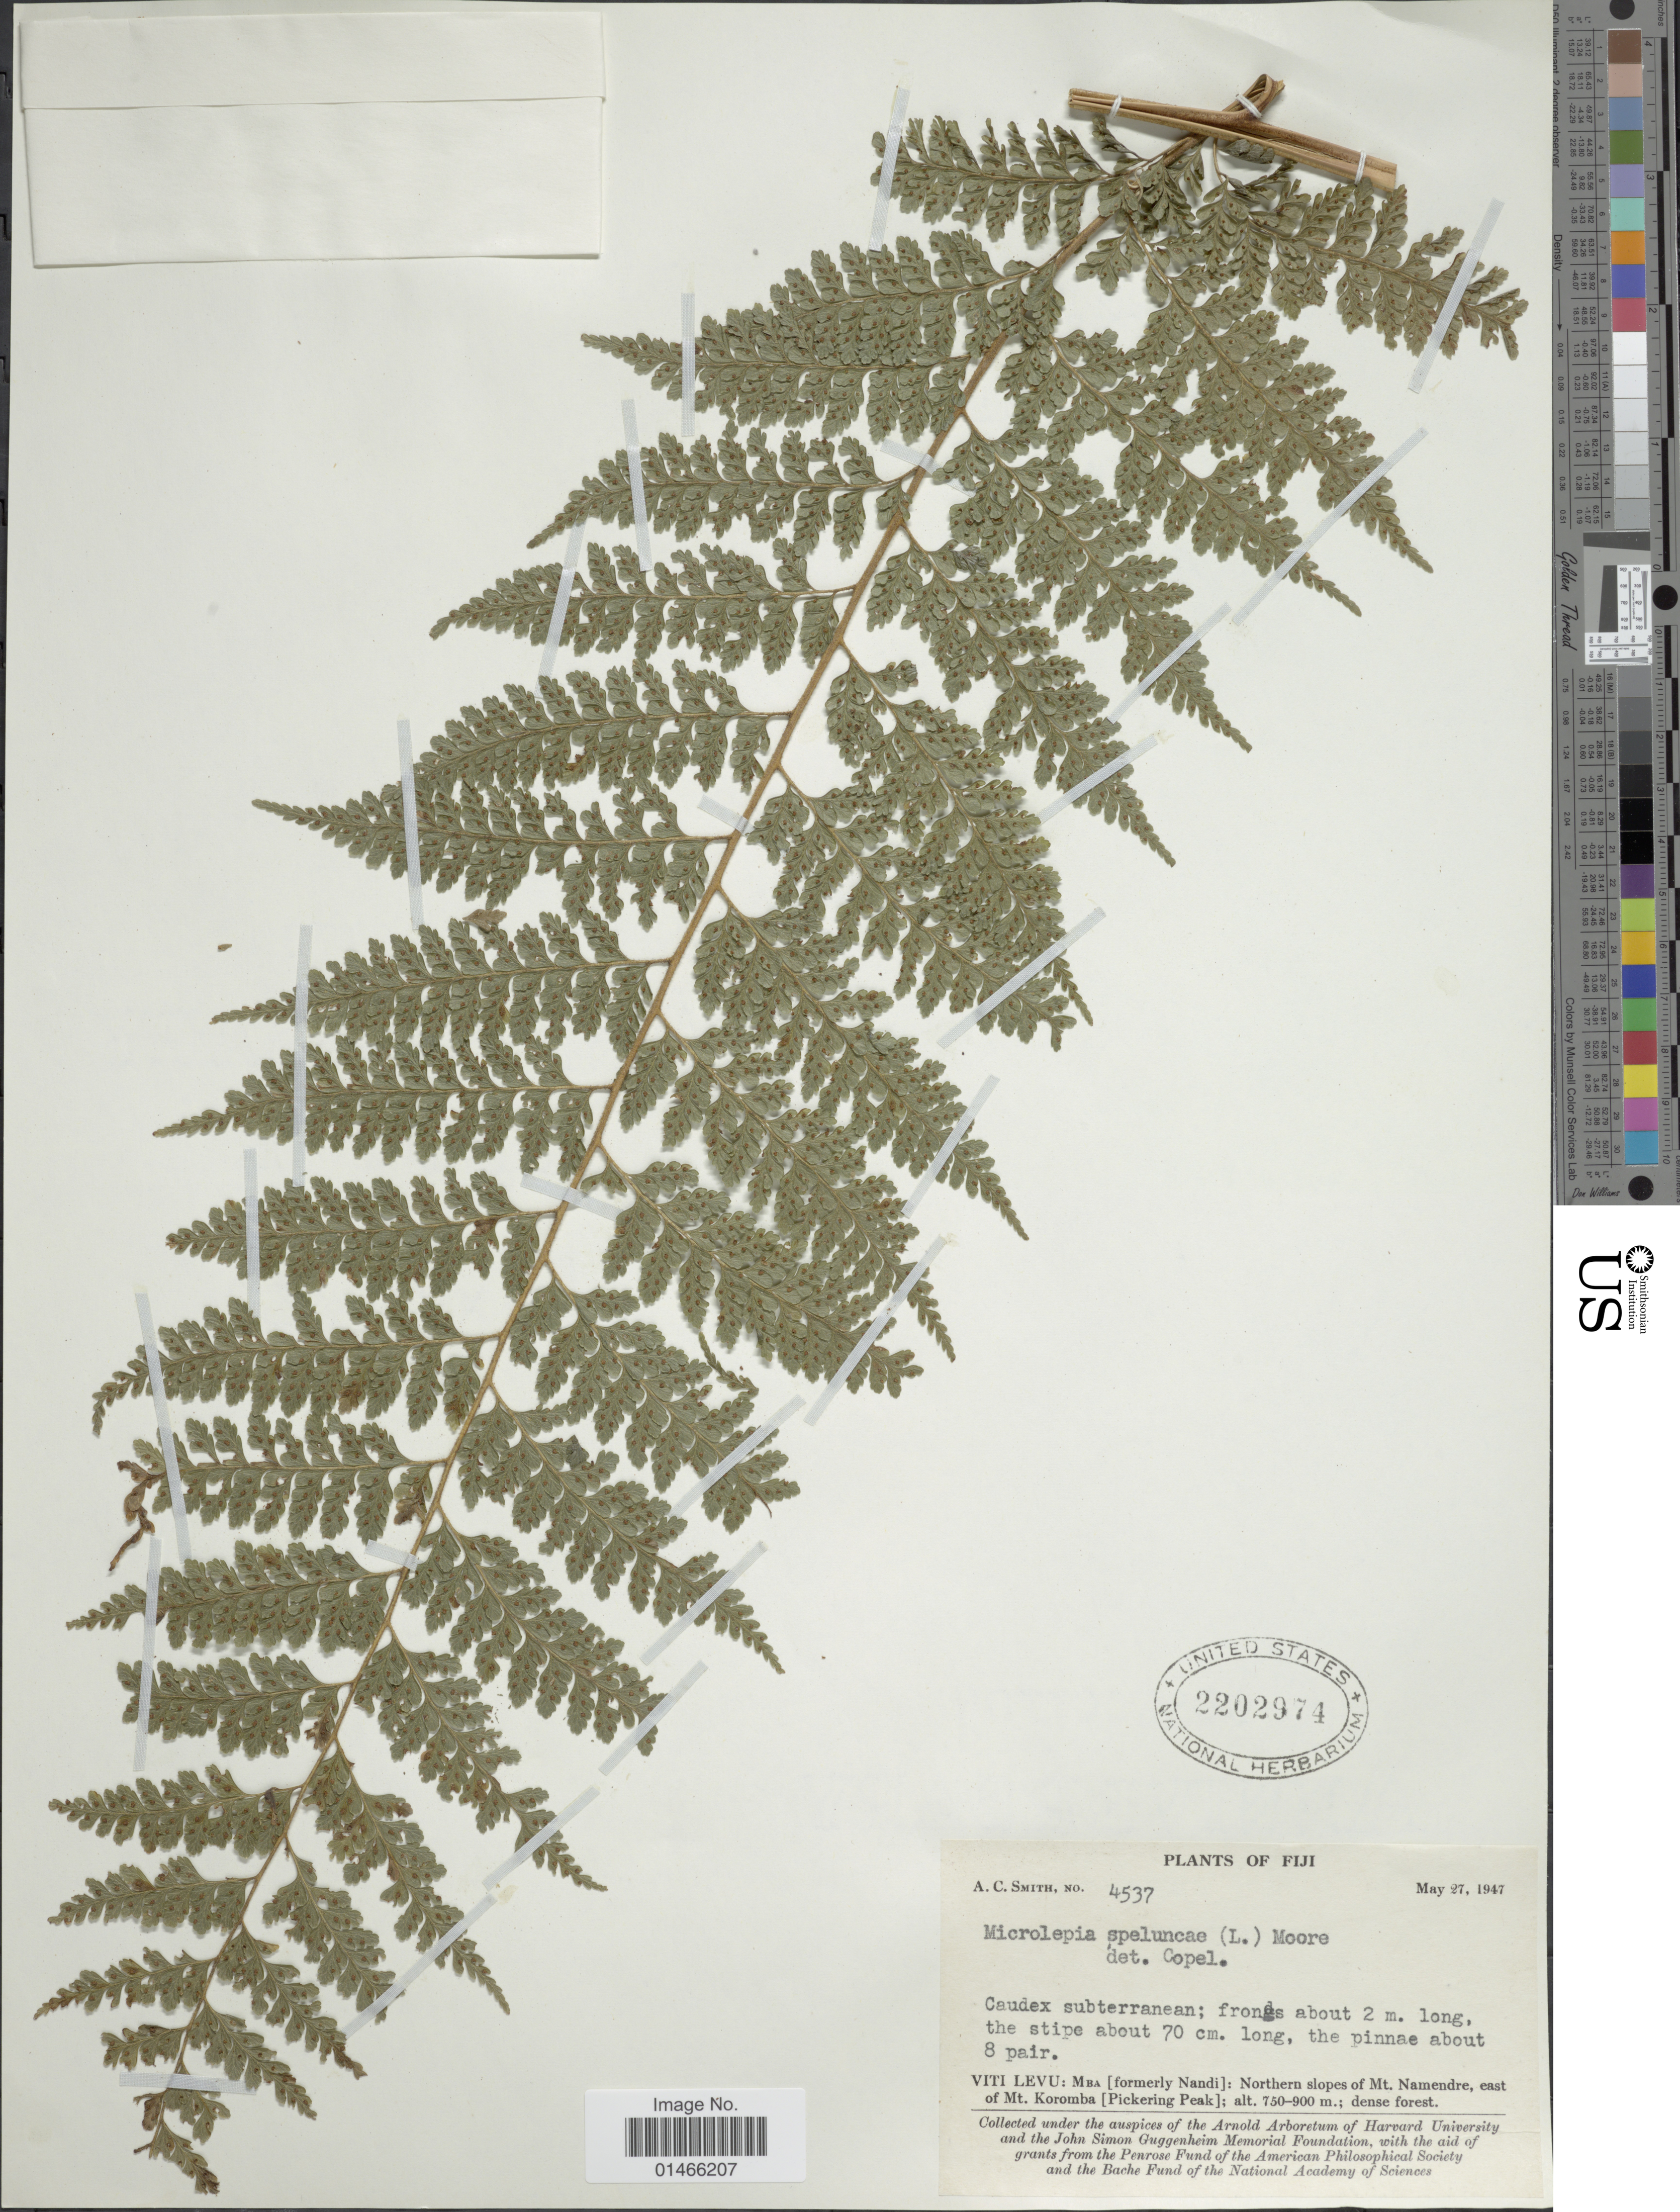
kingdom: Plantae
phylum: Tracheophyta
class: Polypodiopsida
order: Polypodiales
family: Dennstaedtiaceae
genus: Microlepia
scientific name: Microlepia speluncae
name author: (L.) T. Moore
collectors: A. C. Smith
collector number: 4537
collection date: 1947-05-27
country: Fiji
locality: Viti Levu: Mba [formerly Nandi]: Northern slopes of Mt. Namendre, east of Mt. Koromba [Pickering Peak].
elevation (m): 750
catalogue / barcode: US 2202974